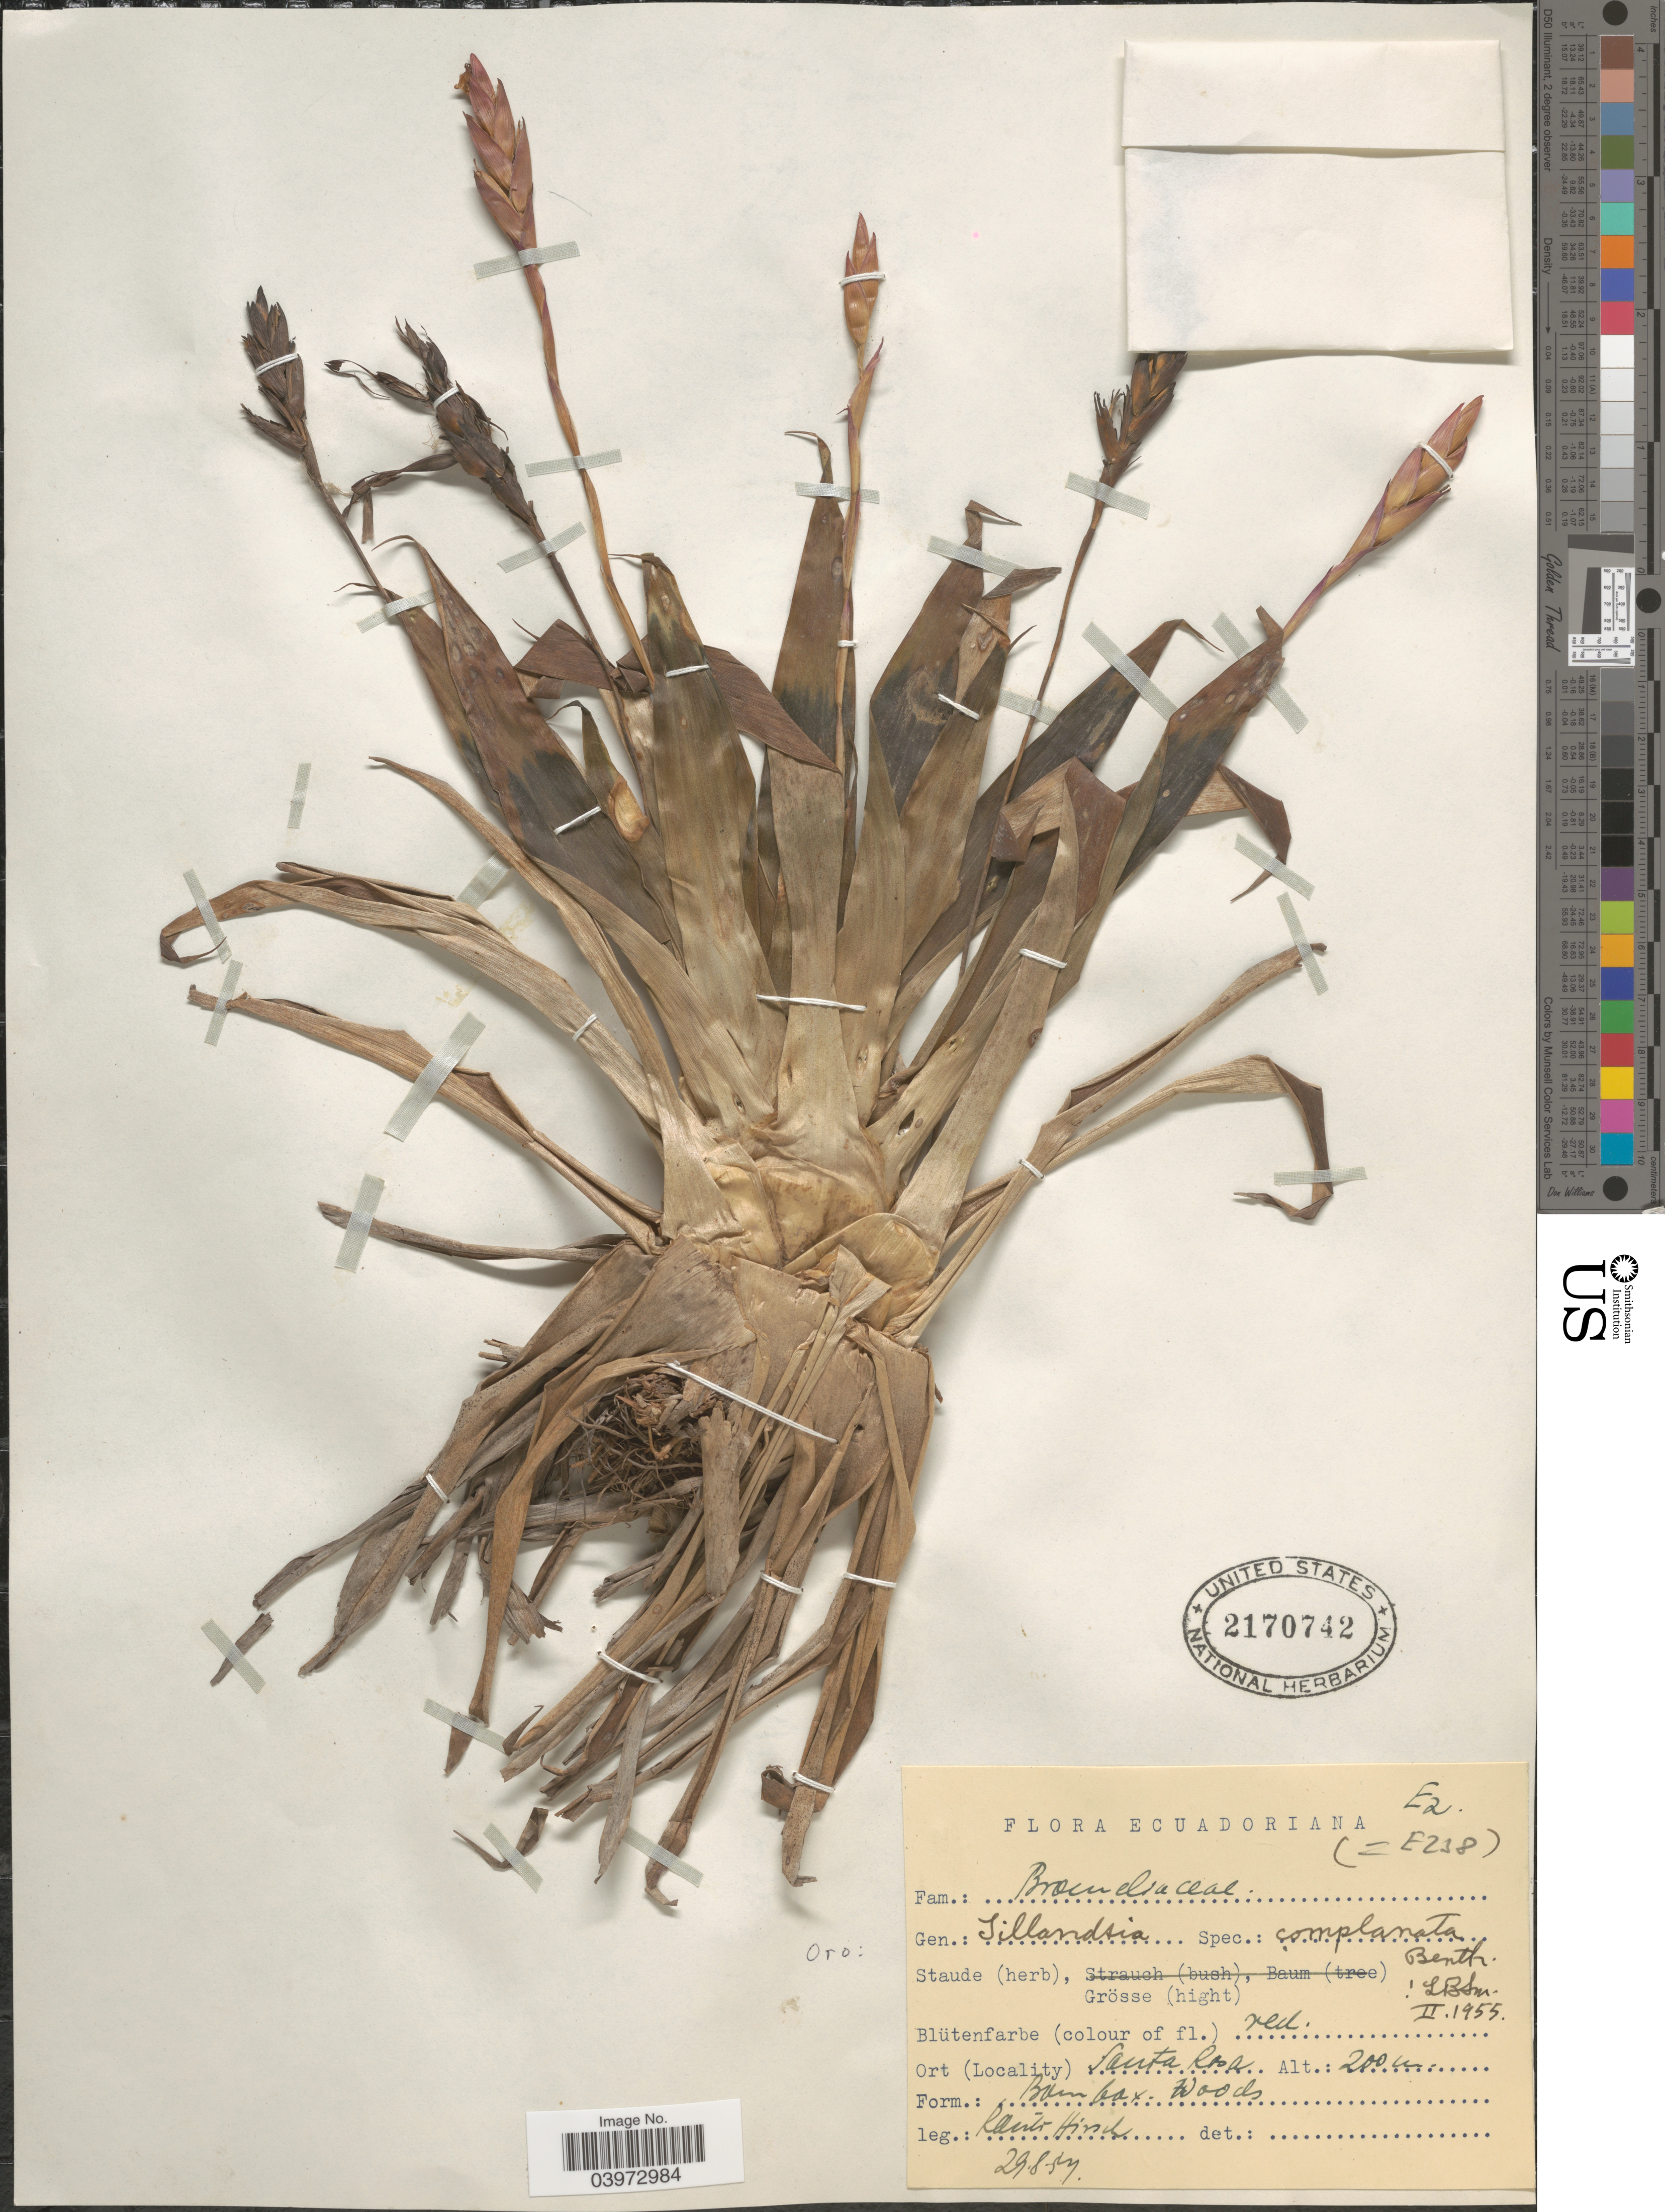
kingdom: Plantae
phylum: Tracheophyta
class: Liliopsida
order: Poales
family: Bromeliaceae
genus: Tillandsia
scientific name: Tillandsia complanata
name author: Benth.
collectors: -. Rauh & Hirsch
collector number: E238?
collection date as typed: Transcribed d/m/y: 29/8/54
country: Ecuador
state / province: El Oro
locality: Santa Rosa. Oro.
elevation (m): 200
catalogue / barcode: US 2170742